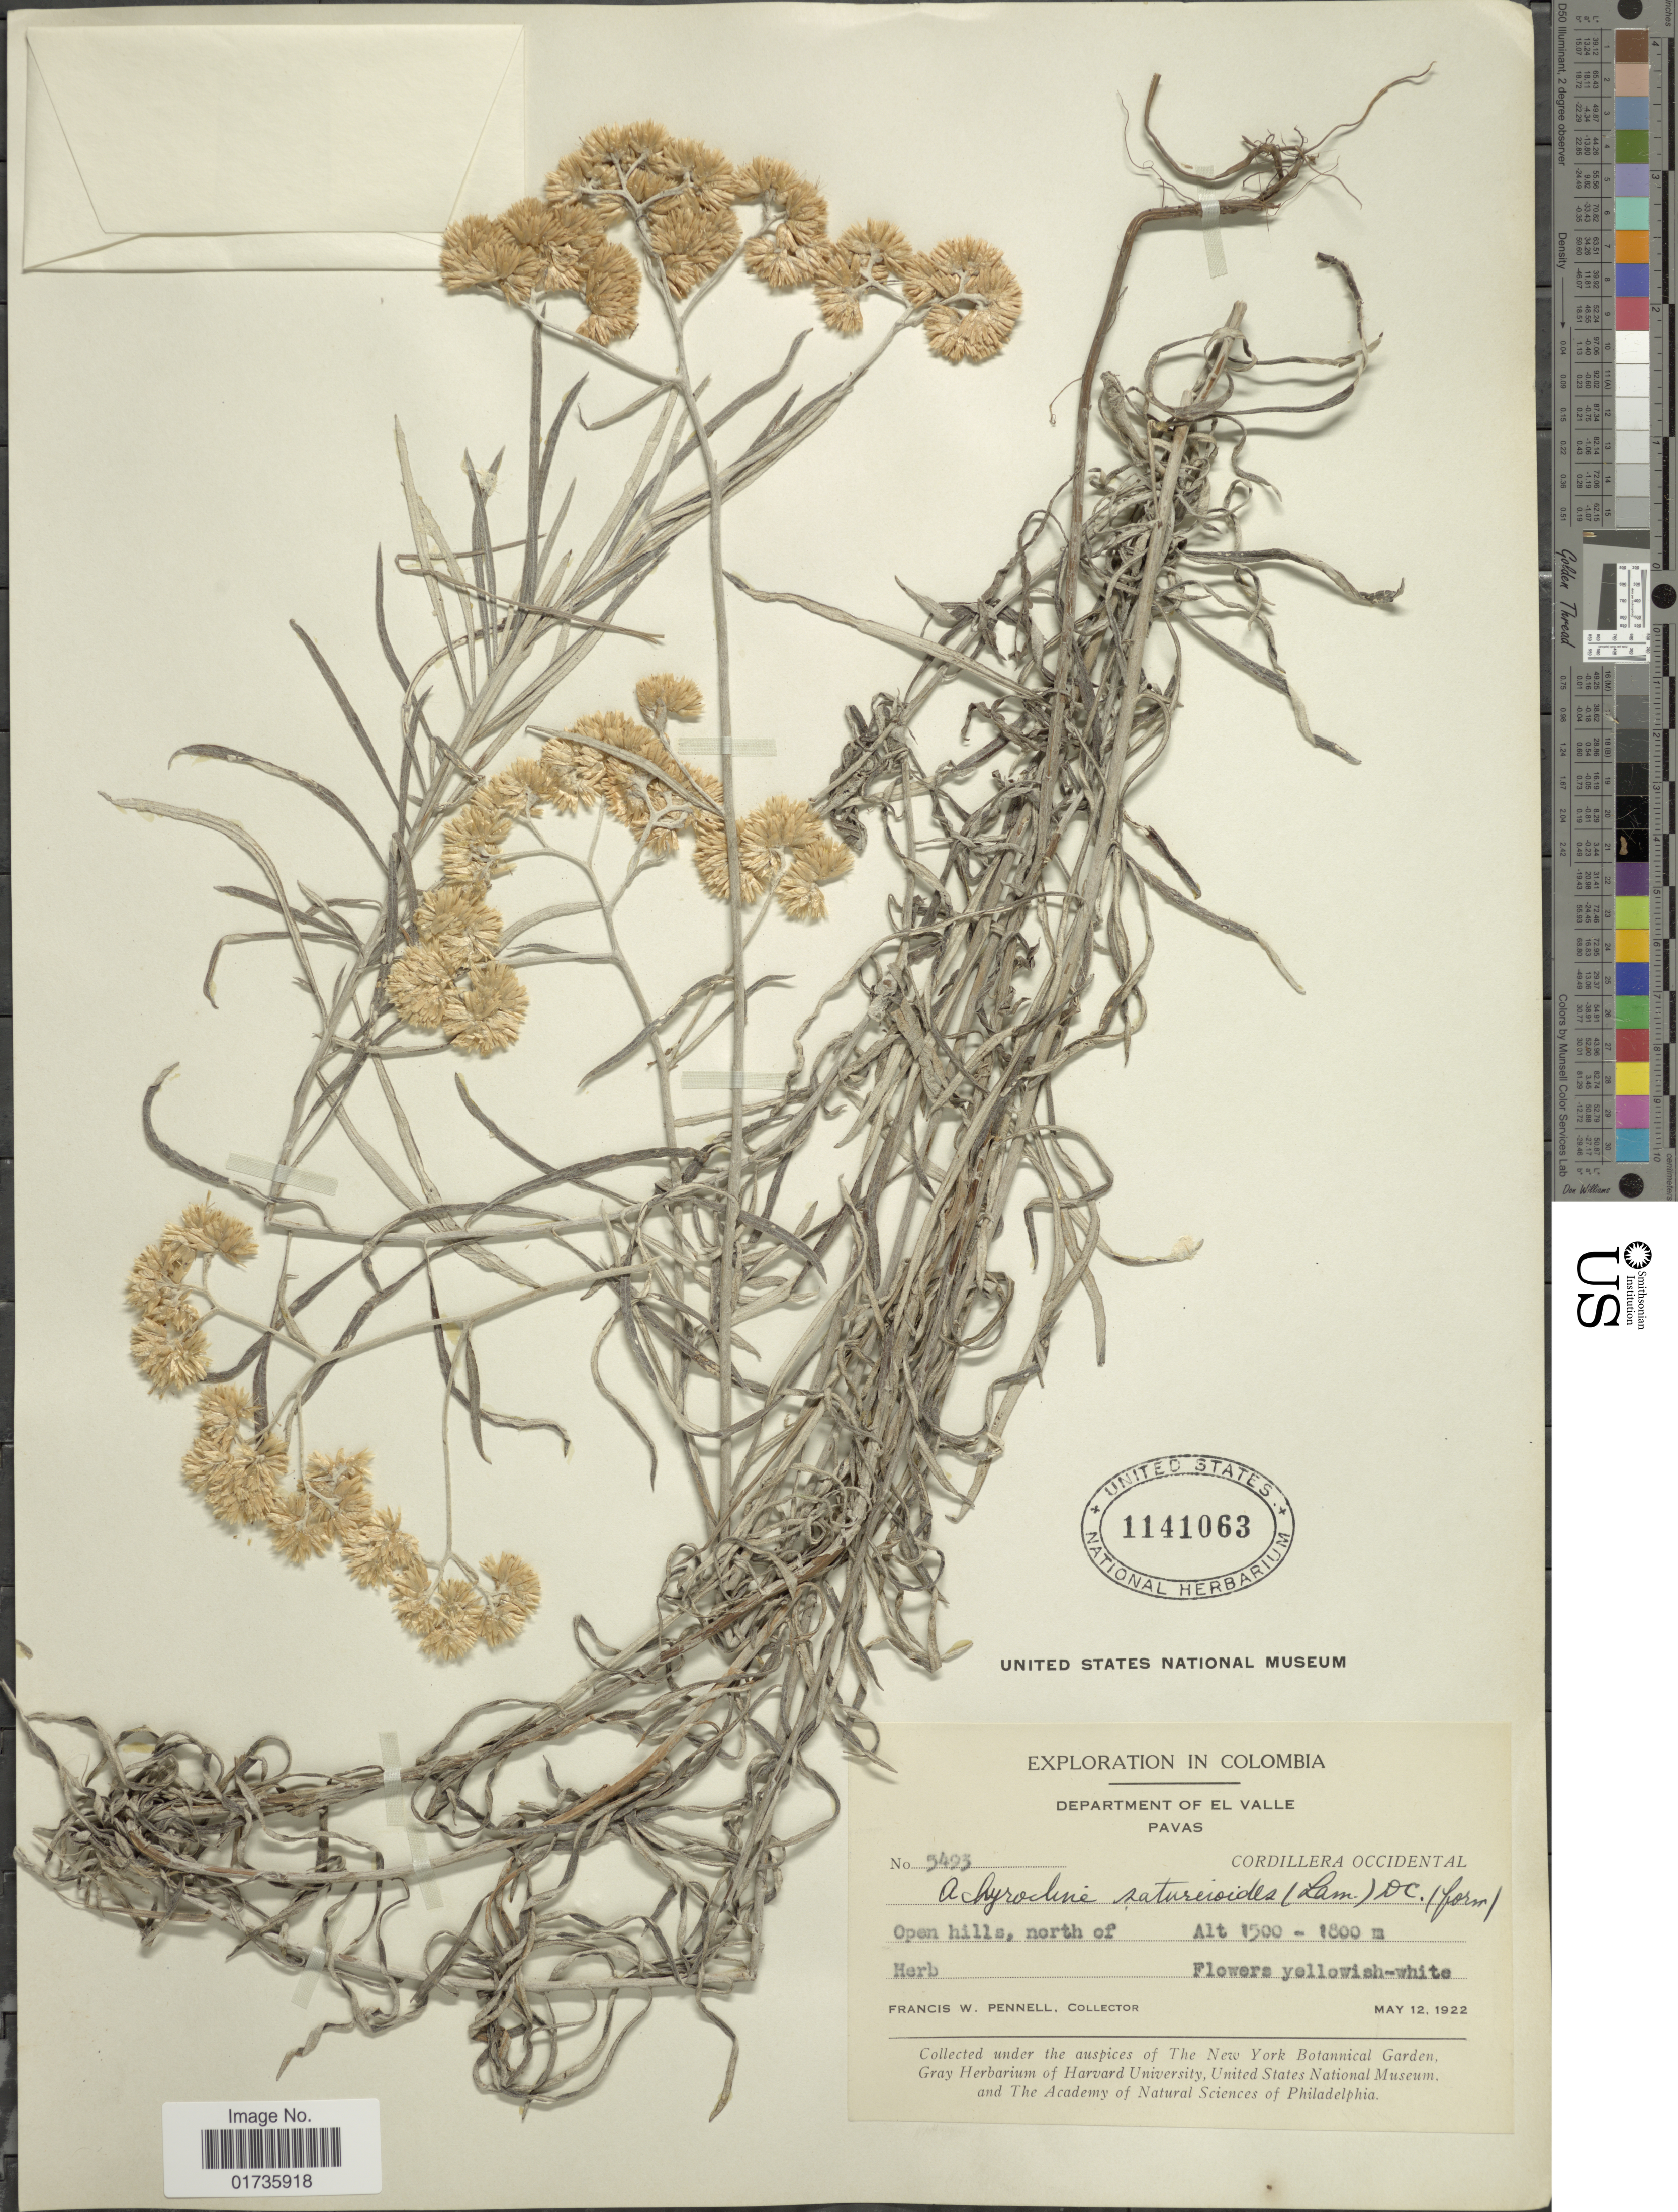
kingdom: Plantae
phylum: Tracheophyta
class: Magnoliopsida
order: Asterales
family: Asteraceae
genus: Achyrocline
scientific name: Achyrocline satureioides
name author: (Lam.) DC.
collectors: F. W. Pennell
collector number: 5493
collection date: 1922-05-12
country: Colombia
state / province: Valle del Cauca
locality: Department of El Valle, Pavas, Cordillera Occidental, Open hills, north of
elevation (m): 1500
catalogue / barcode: US 1141063